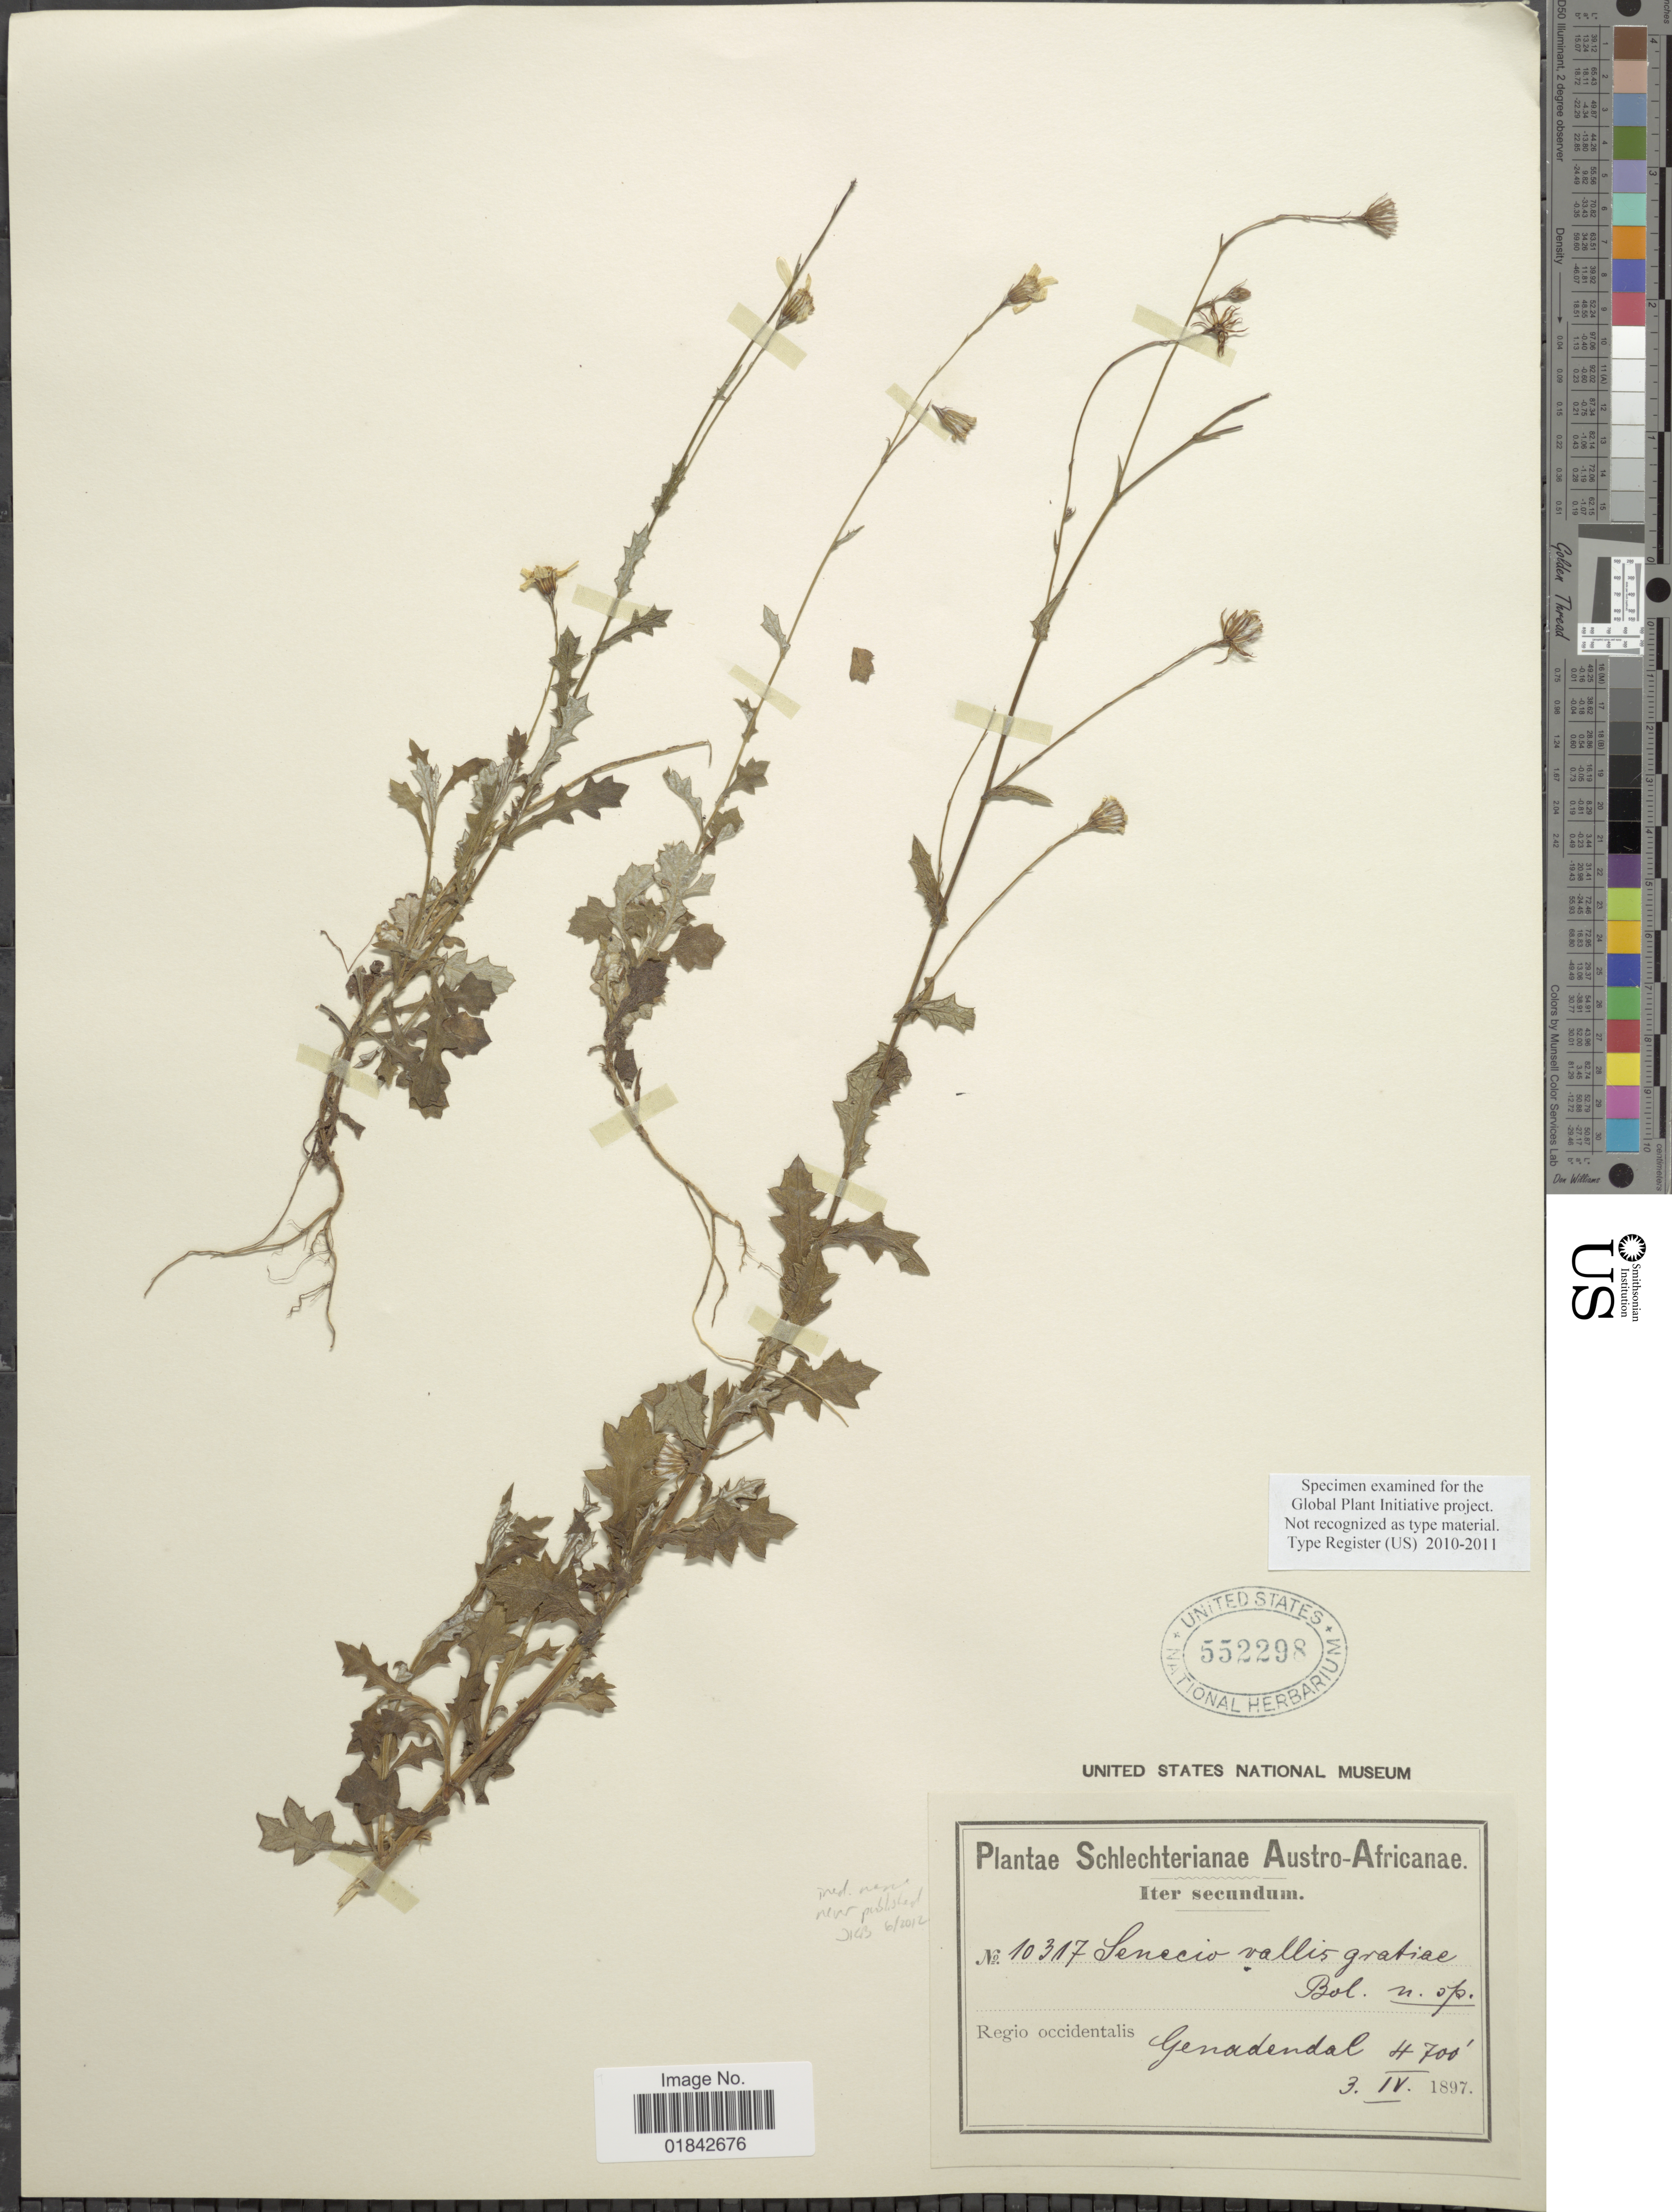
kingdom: Plantae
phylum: Tracheophyta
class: Magnoliopsida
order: Asterales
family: Asteraceae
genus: Senecio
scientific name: Senecio sp.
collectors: Schlechter, --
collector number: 10317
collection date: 1897-04-03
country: South Africa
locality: Austro-Africanae, Regio occidentalis, Genadendal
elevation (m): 1433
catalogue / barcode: US 552298